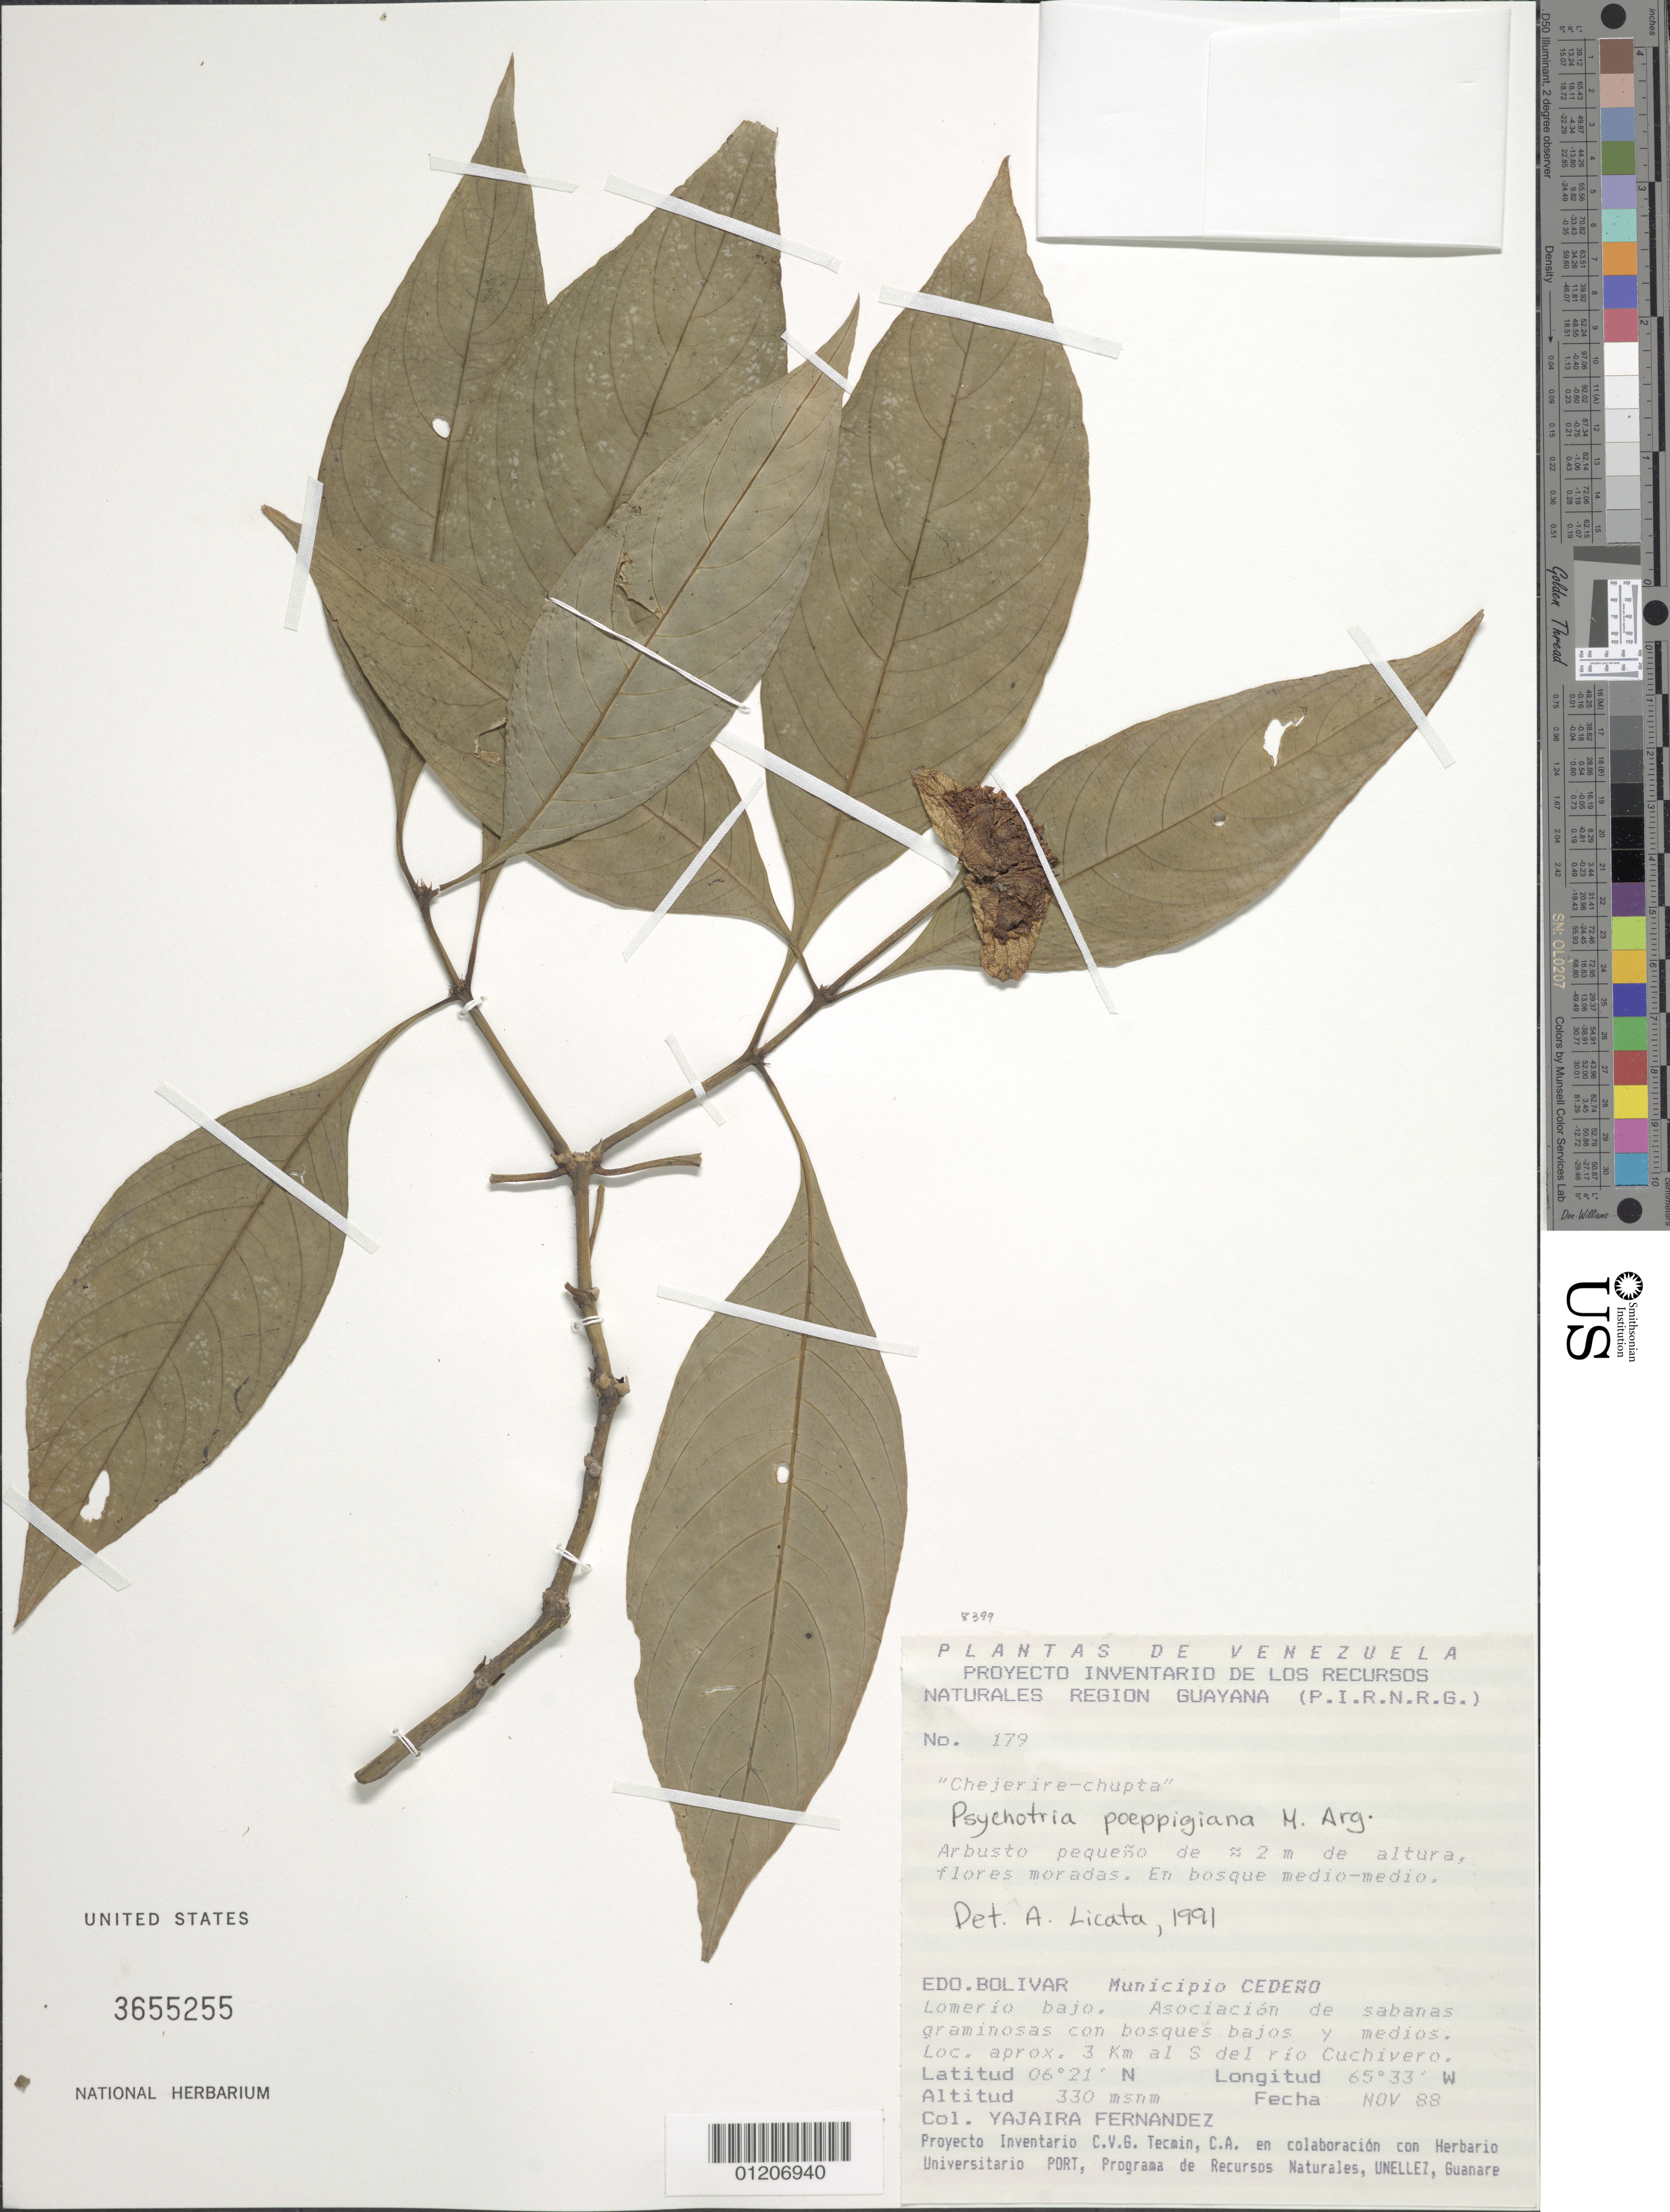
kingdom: Plantae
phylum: Tracheophyta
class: Magnoliopsida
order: Gentianales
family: Rubiaceae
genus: Psychotria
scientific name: Psychotria poeppigiana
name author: Müll. Arg.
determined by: Licata, A., (PORT), Univ. Nac. Exp. de los Llanos Ezequiel Zamora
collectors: Y. Fernandez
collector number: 179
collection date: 1988-11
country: Venezuela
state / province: Bolívar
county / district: Cedeño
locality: Loc aprox. 3km al S del rio Cuchivero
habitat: En bosque medio-medio. Lomerio bajo. Asociacion de sabanas graminosas con bosques bajos y medios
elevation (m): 330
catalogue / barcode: US 3655255